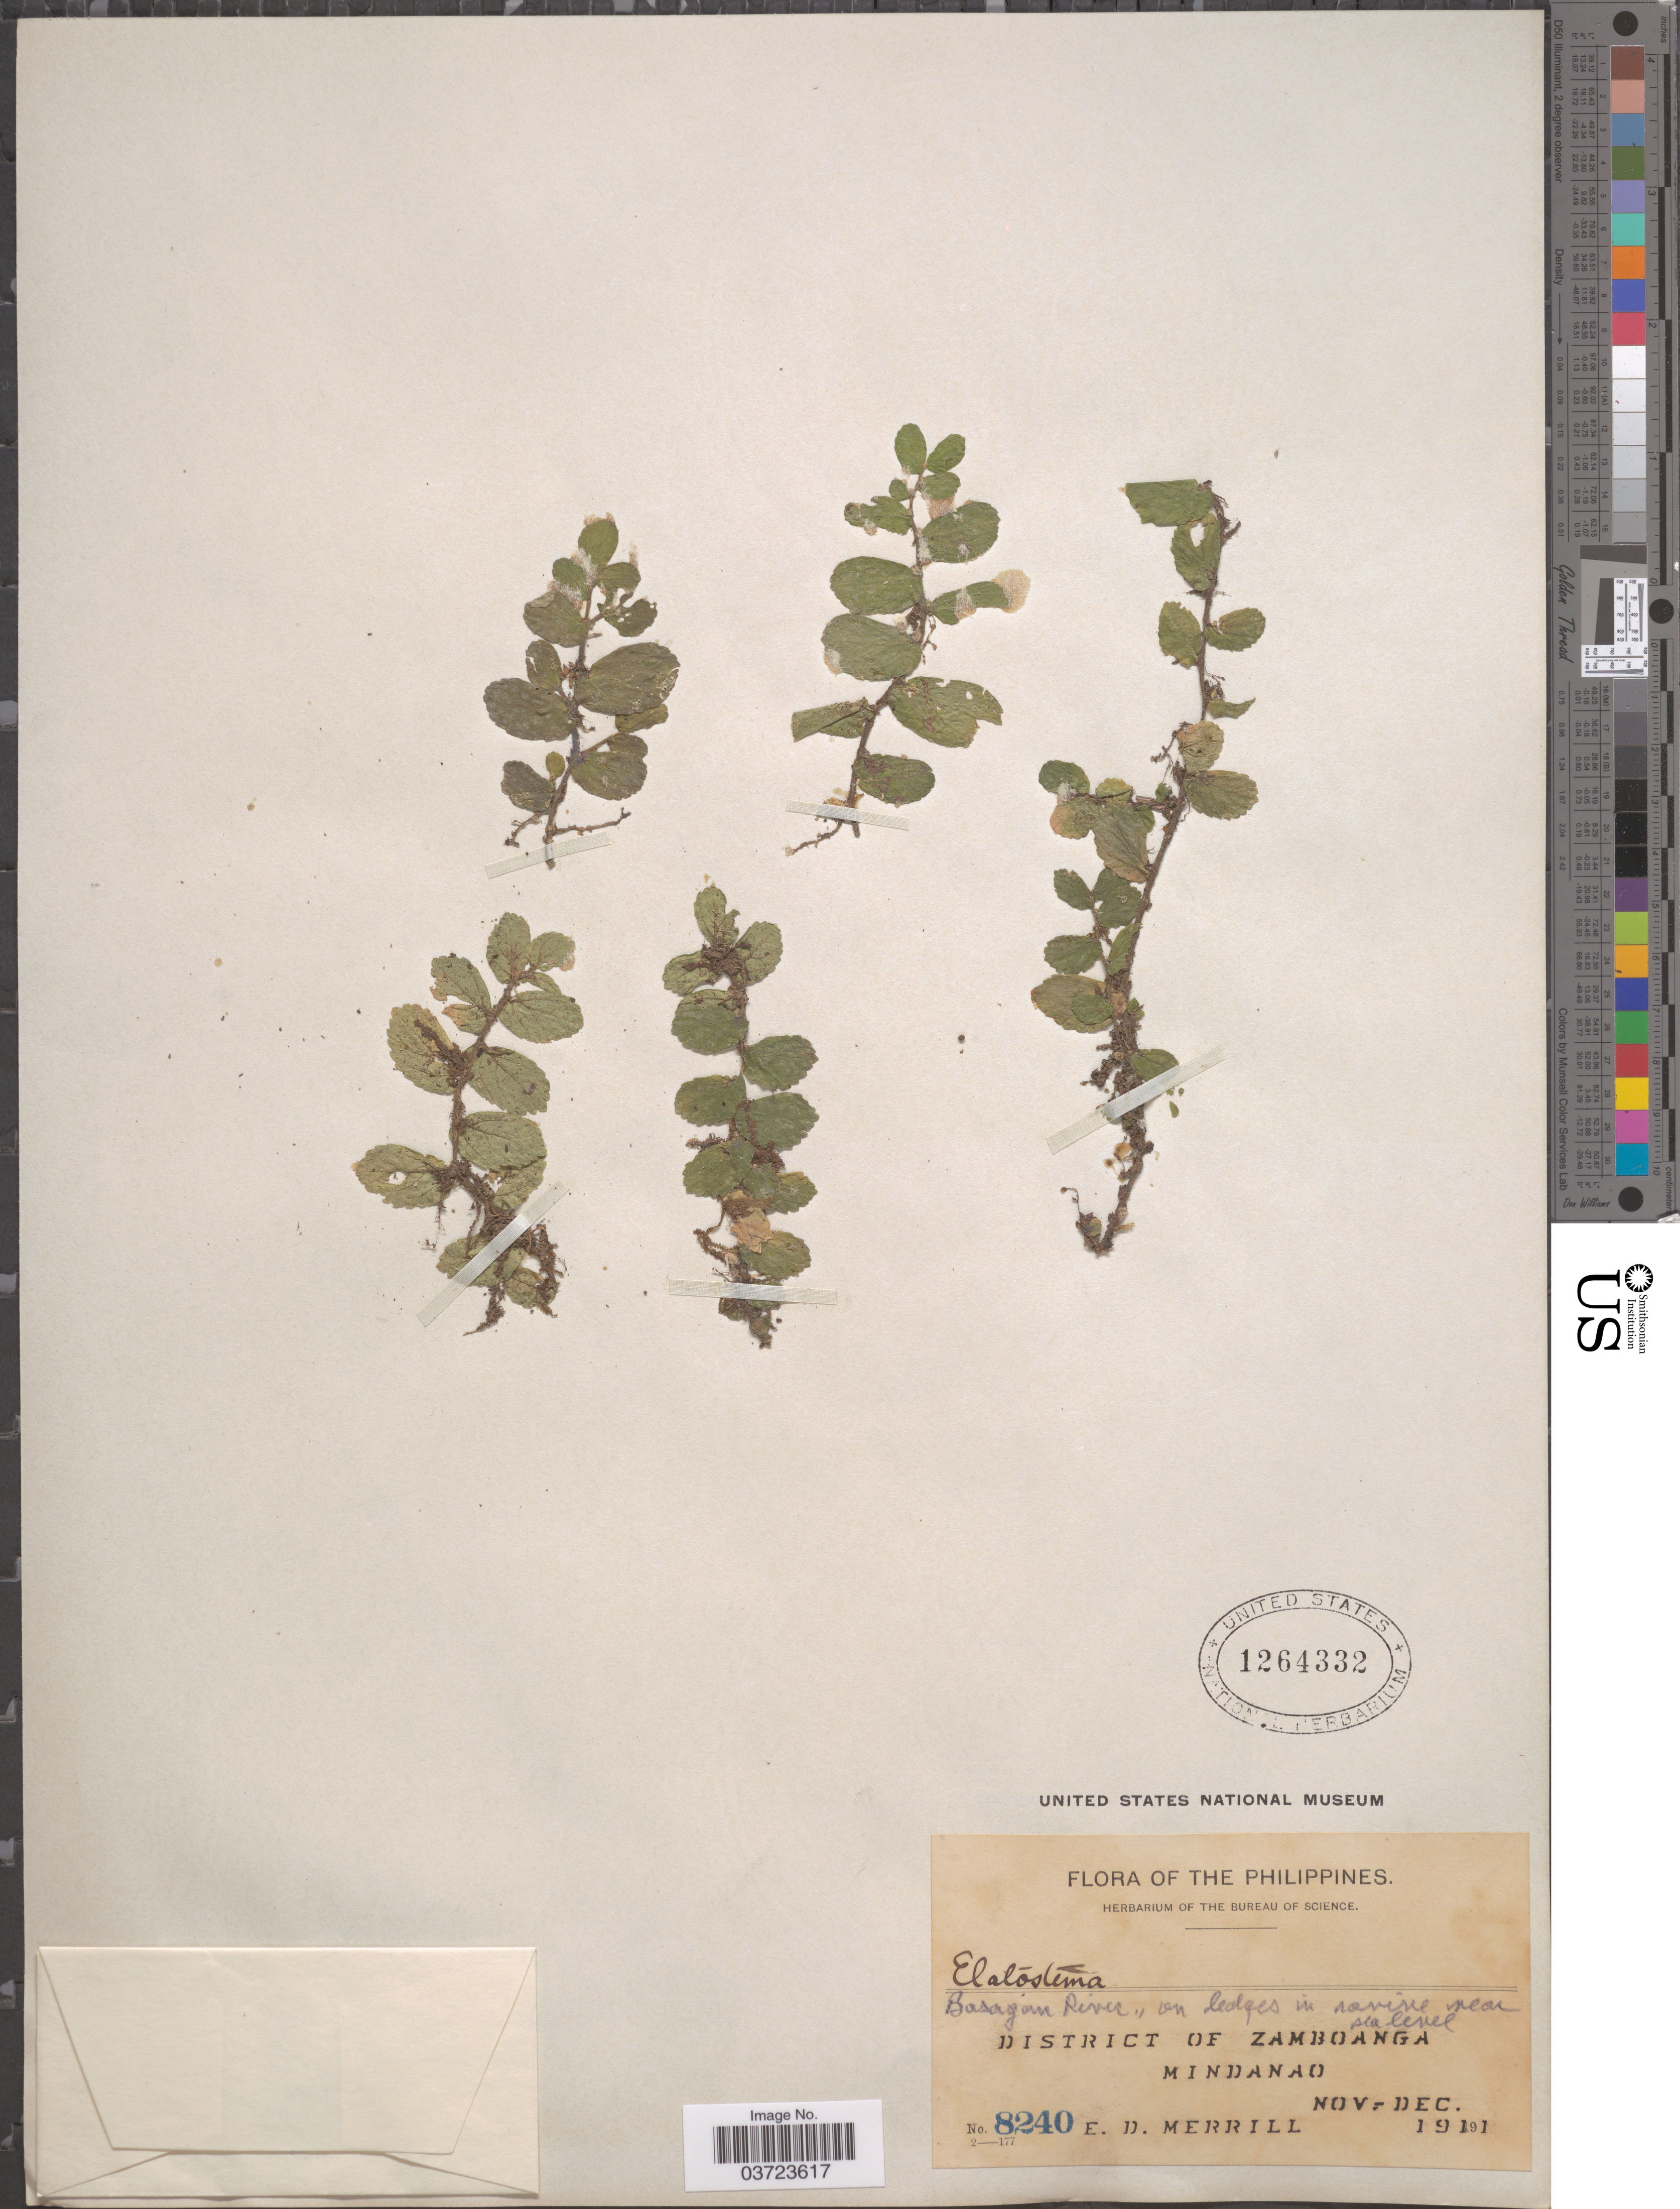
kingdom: Plantae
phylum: Tracheophyta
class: Magnoliopsida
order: Rosales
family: Urticaceae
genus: Elatostema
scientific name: Elatostema sp.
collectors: E. D. Merrill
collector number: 8240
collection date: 1911-11/1911-12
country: Philippines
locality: Basigan River. District of Zamboanga. Mindanao.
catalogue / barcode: US 1264332